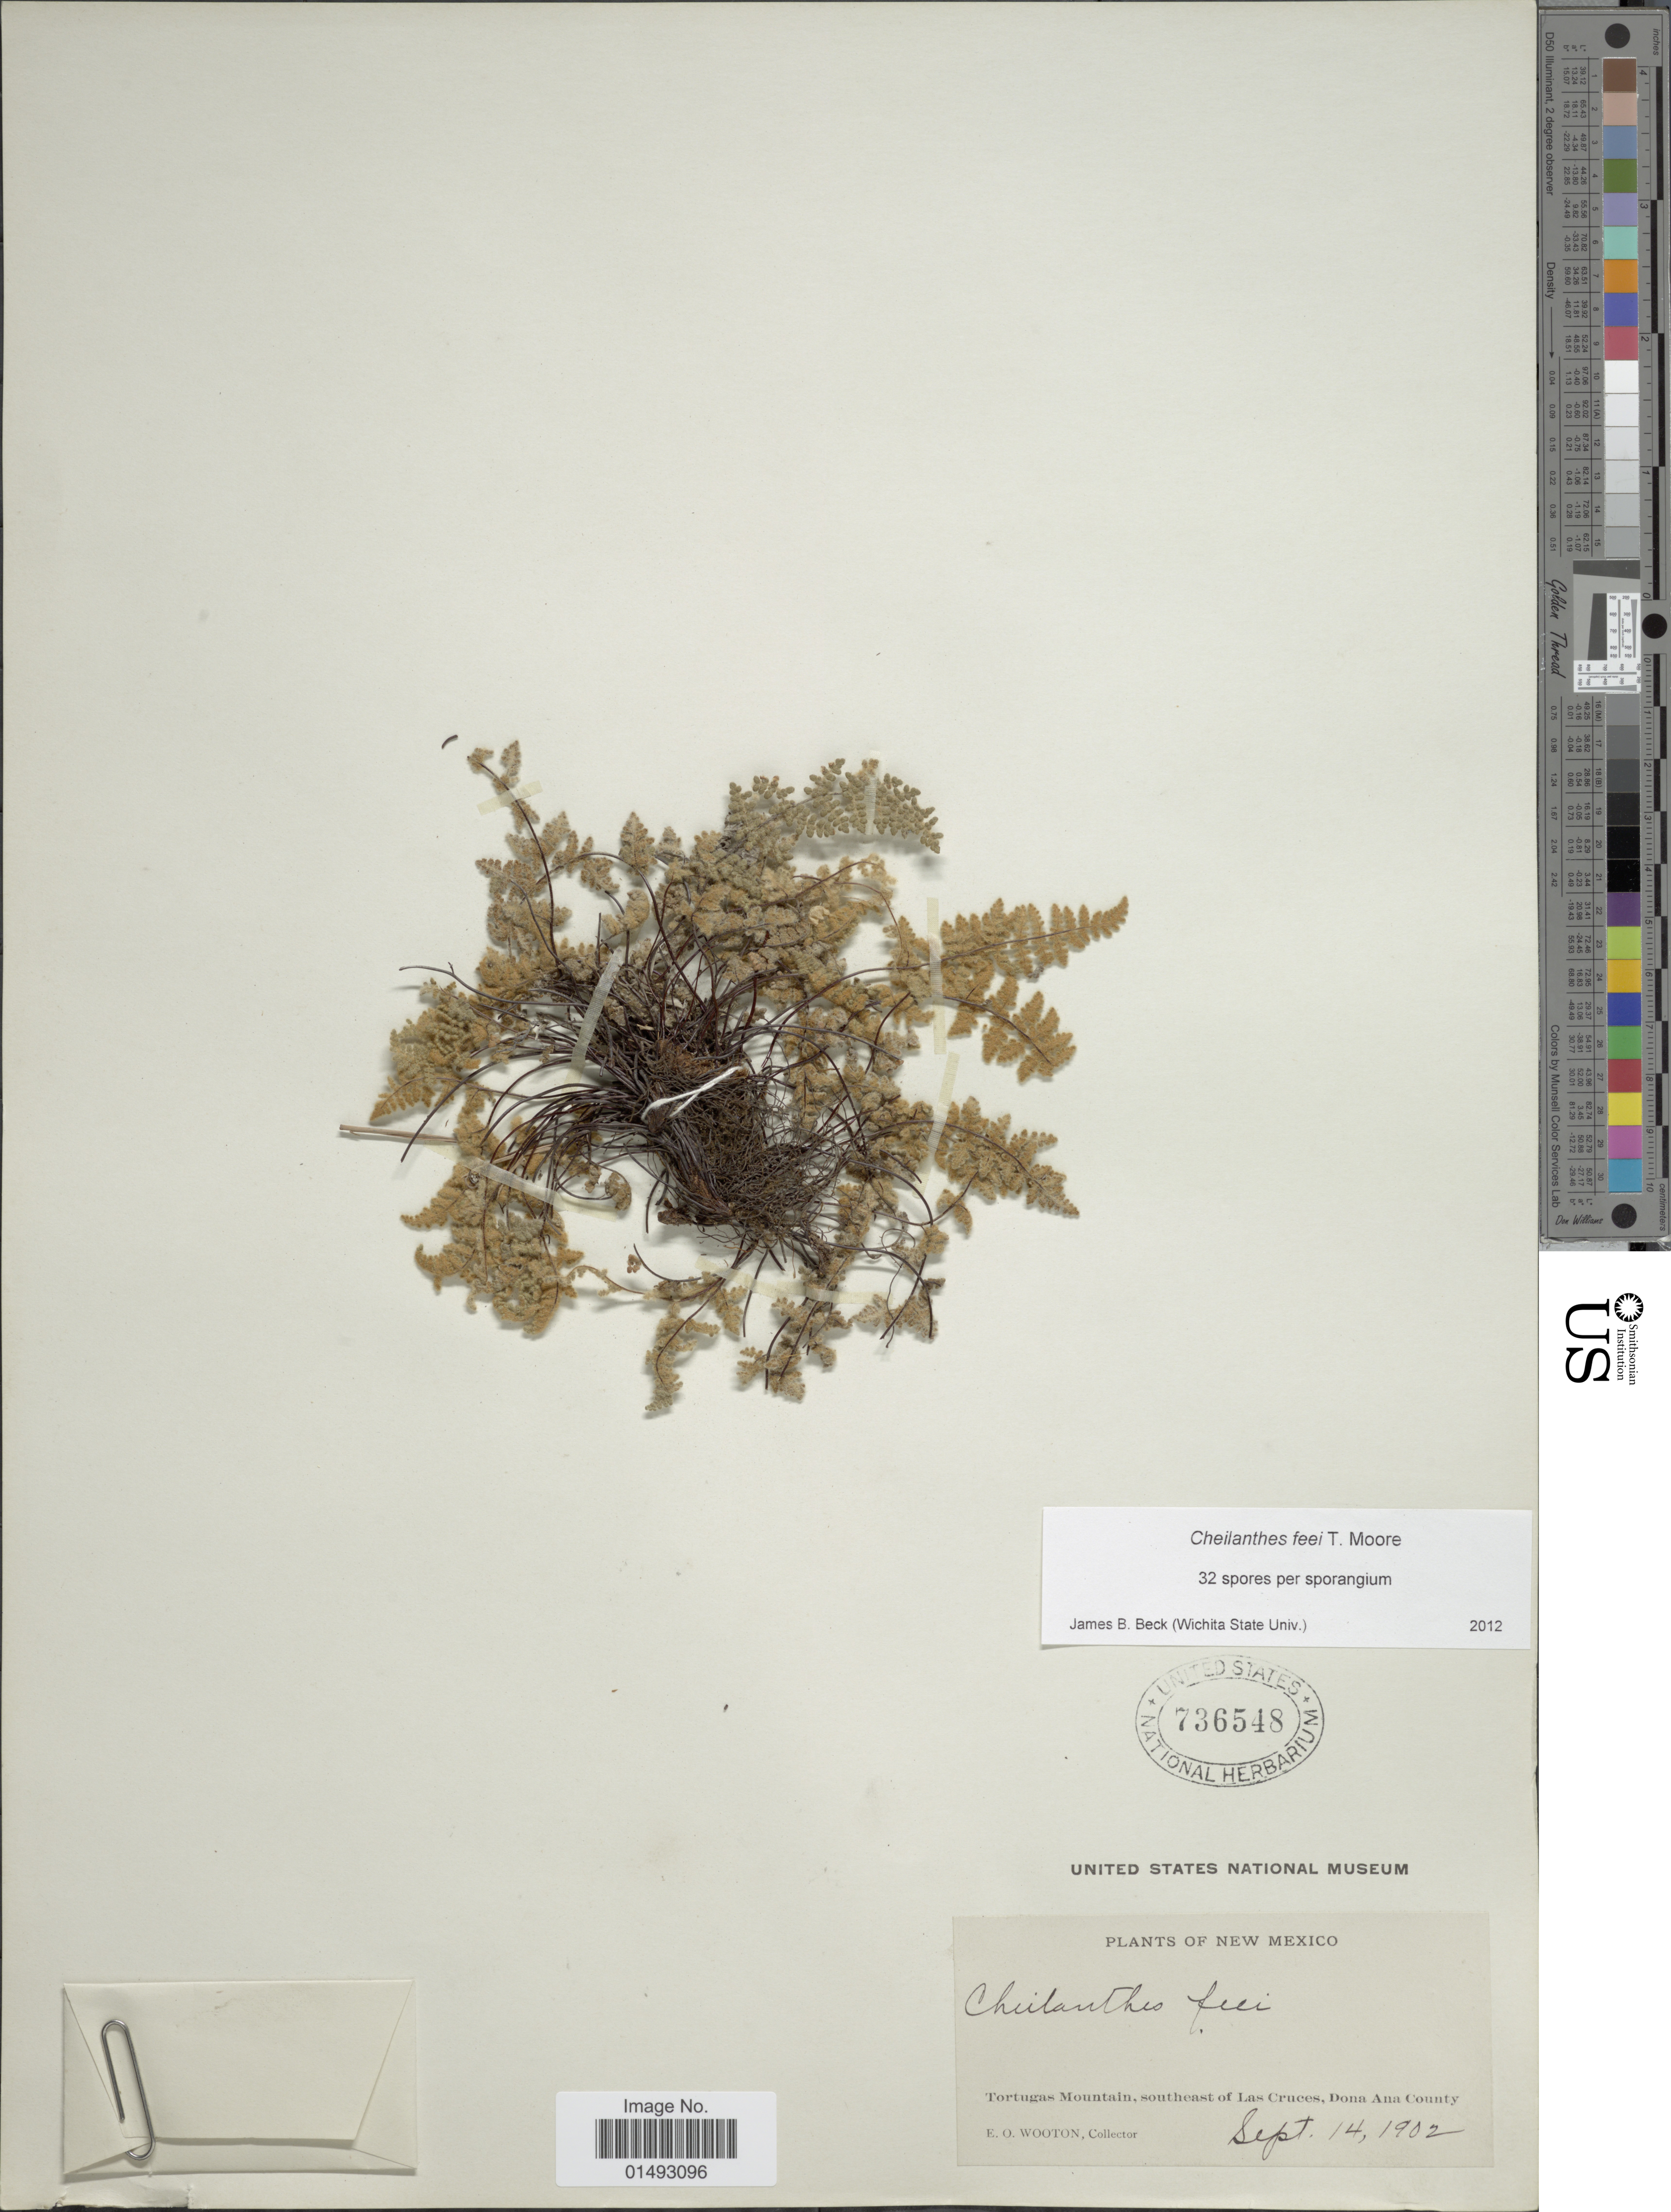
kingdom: Plantae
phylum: Tracheophyta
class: Polypodiopsida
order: Polypodiales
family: Pteridaceae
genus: Myriopteris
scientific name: Myriopteris gracilis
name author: Fée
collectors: E. O. Wooton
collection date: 1902-09-14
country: United States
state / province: New Mexico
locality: Tortugas Mountain, southeast of Las Cruces, Dona Ana County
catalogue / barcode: US 736548